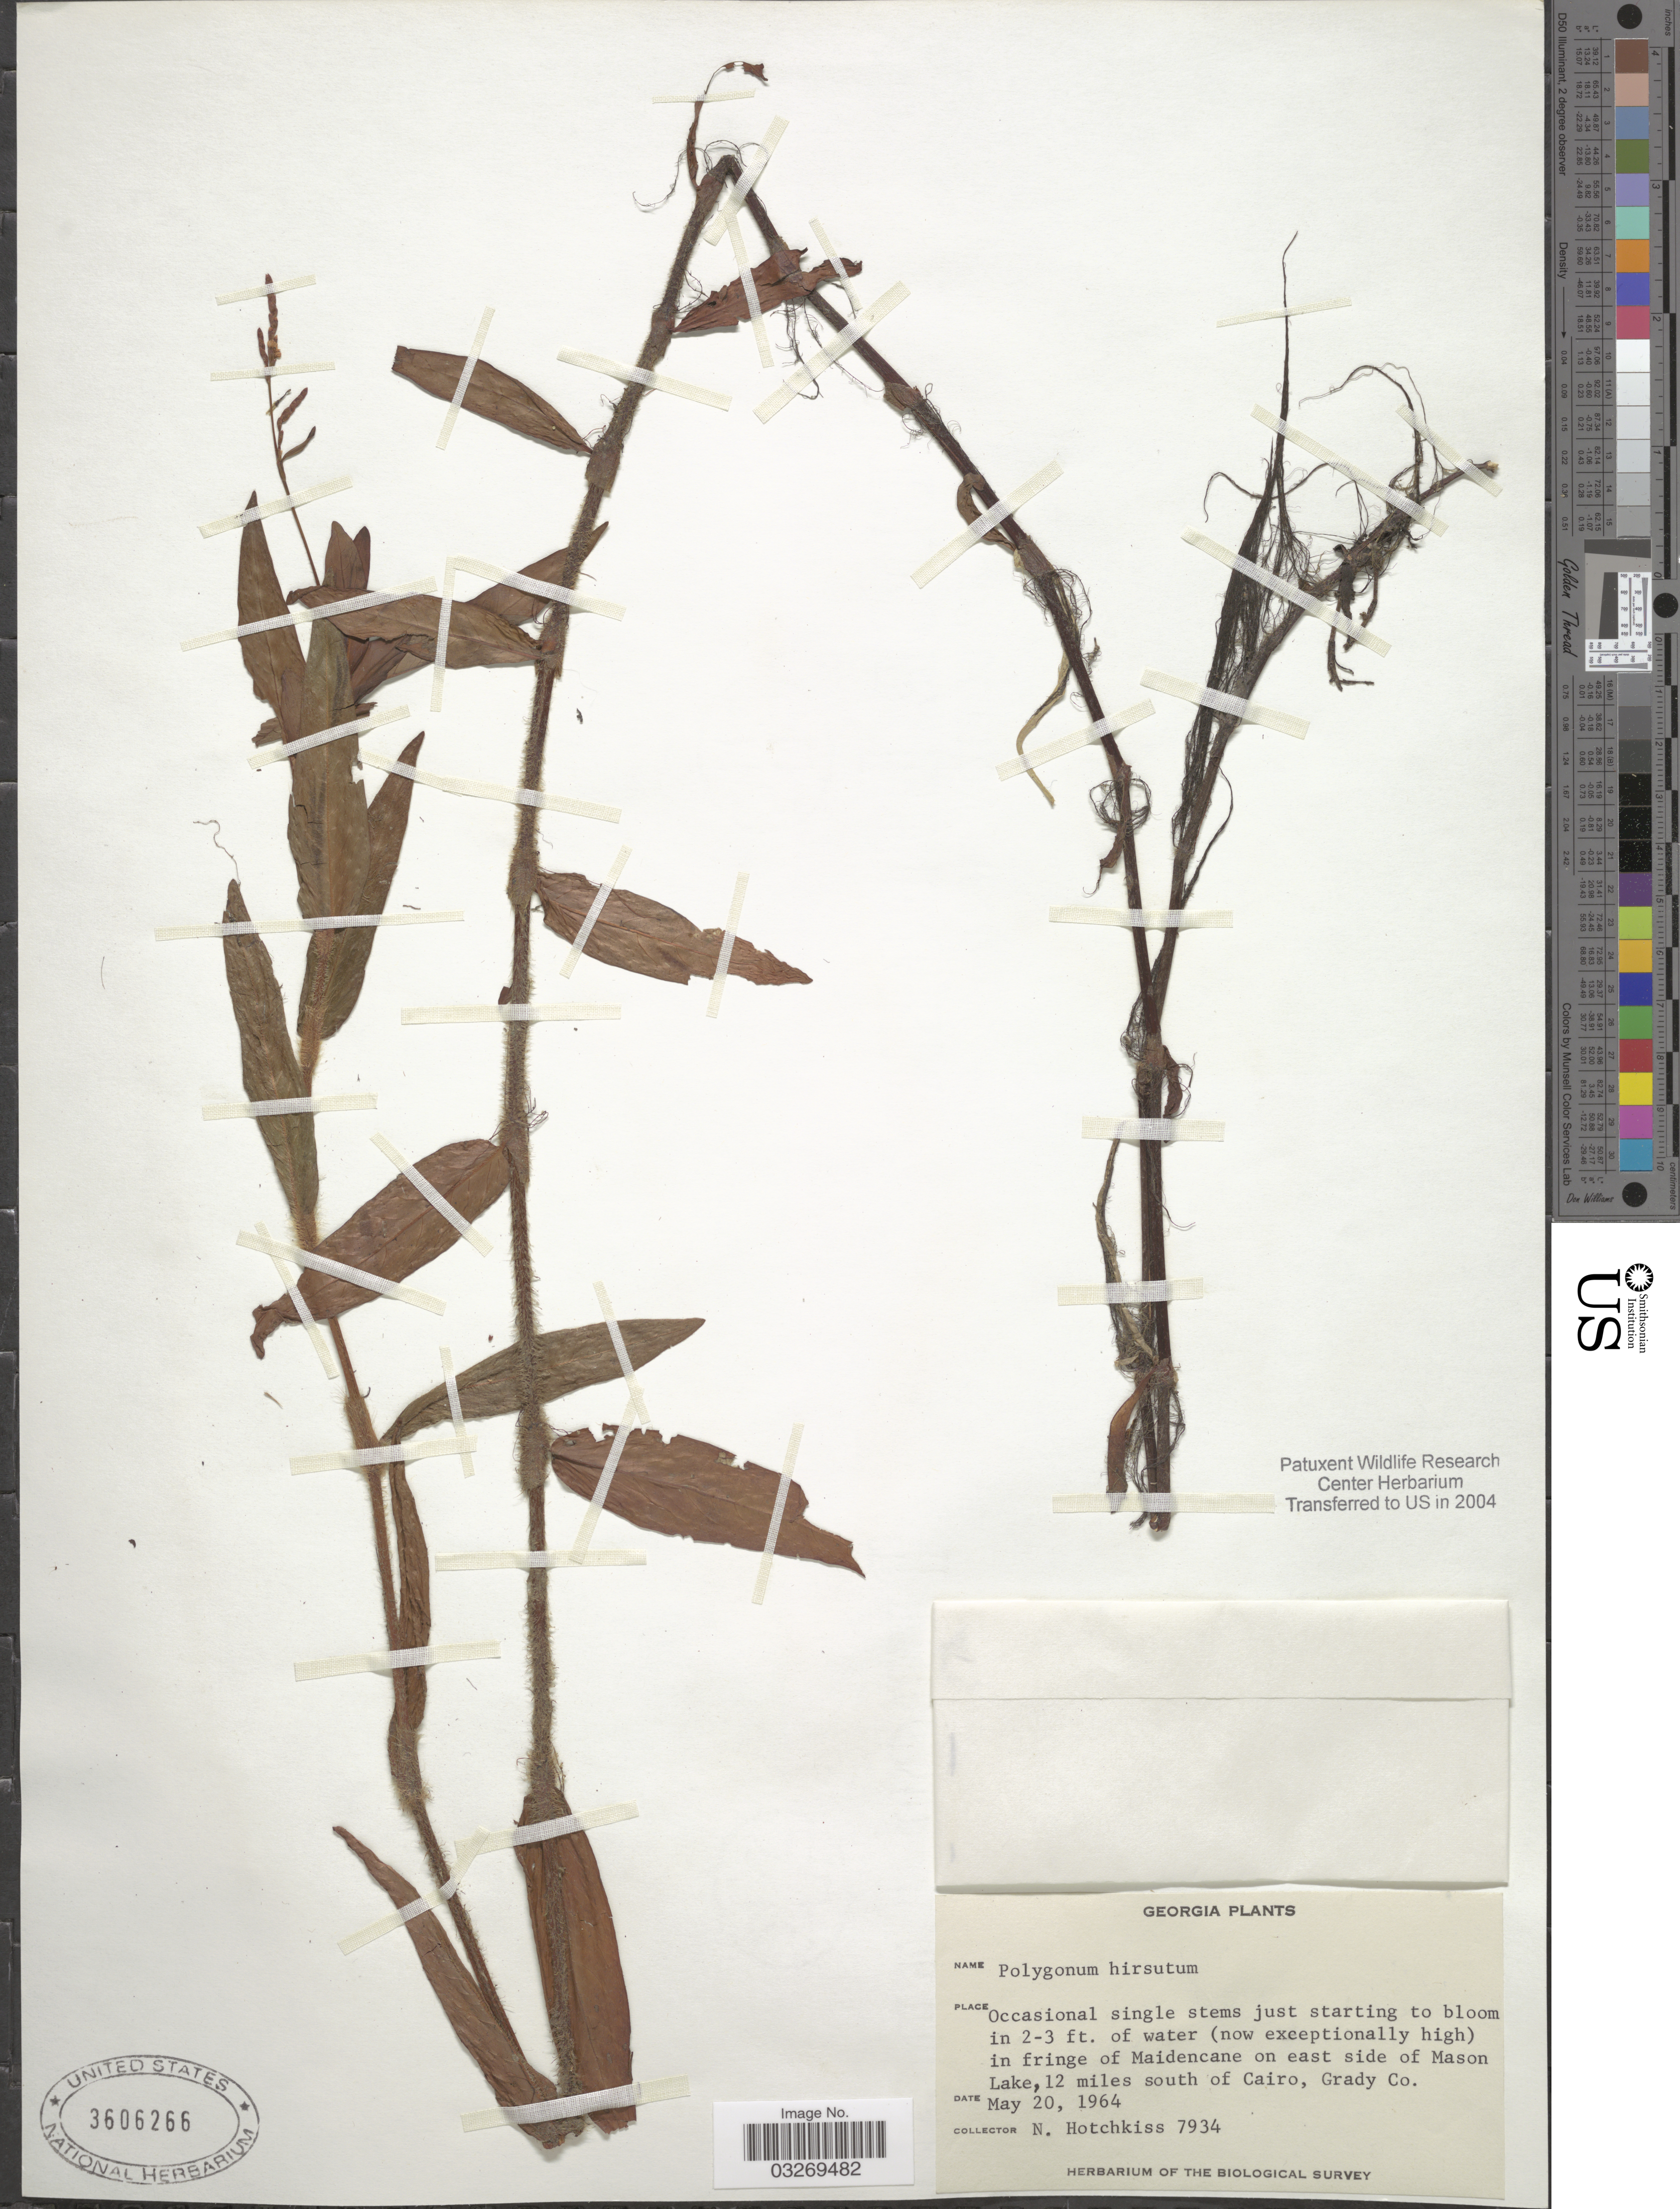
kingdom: Plantae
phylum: Tracheophyta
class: Magnoliopsida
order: Caryophyllales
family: Polygonaceae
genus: Persicaria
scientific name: Persicaria hirsuta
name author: (Walter) Small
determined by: Atha, D. E.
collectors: N. Hotchkiss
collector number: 7934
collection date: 1964-05-20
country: United States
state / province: Georgia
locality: In fringe of Maidencane on east side of Mason Lake, 12 miles south of Cairo, Grady Co.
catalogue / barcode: US 3606266